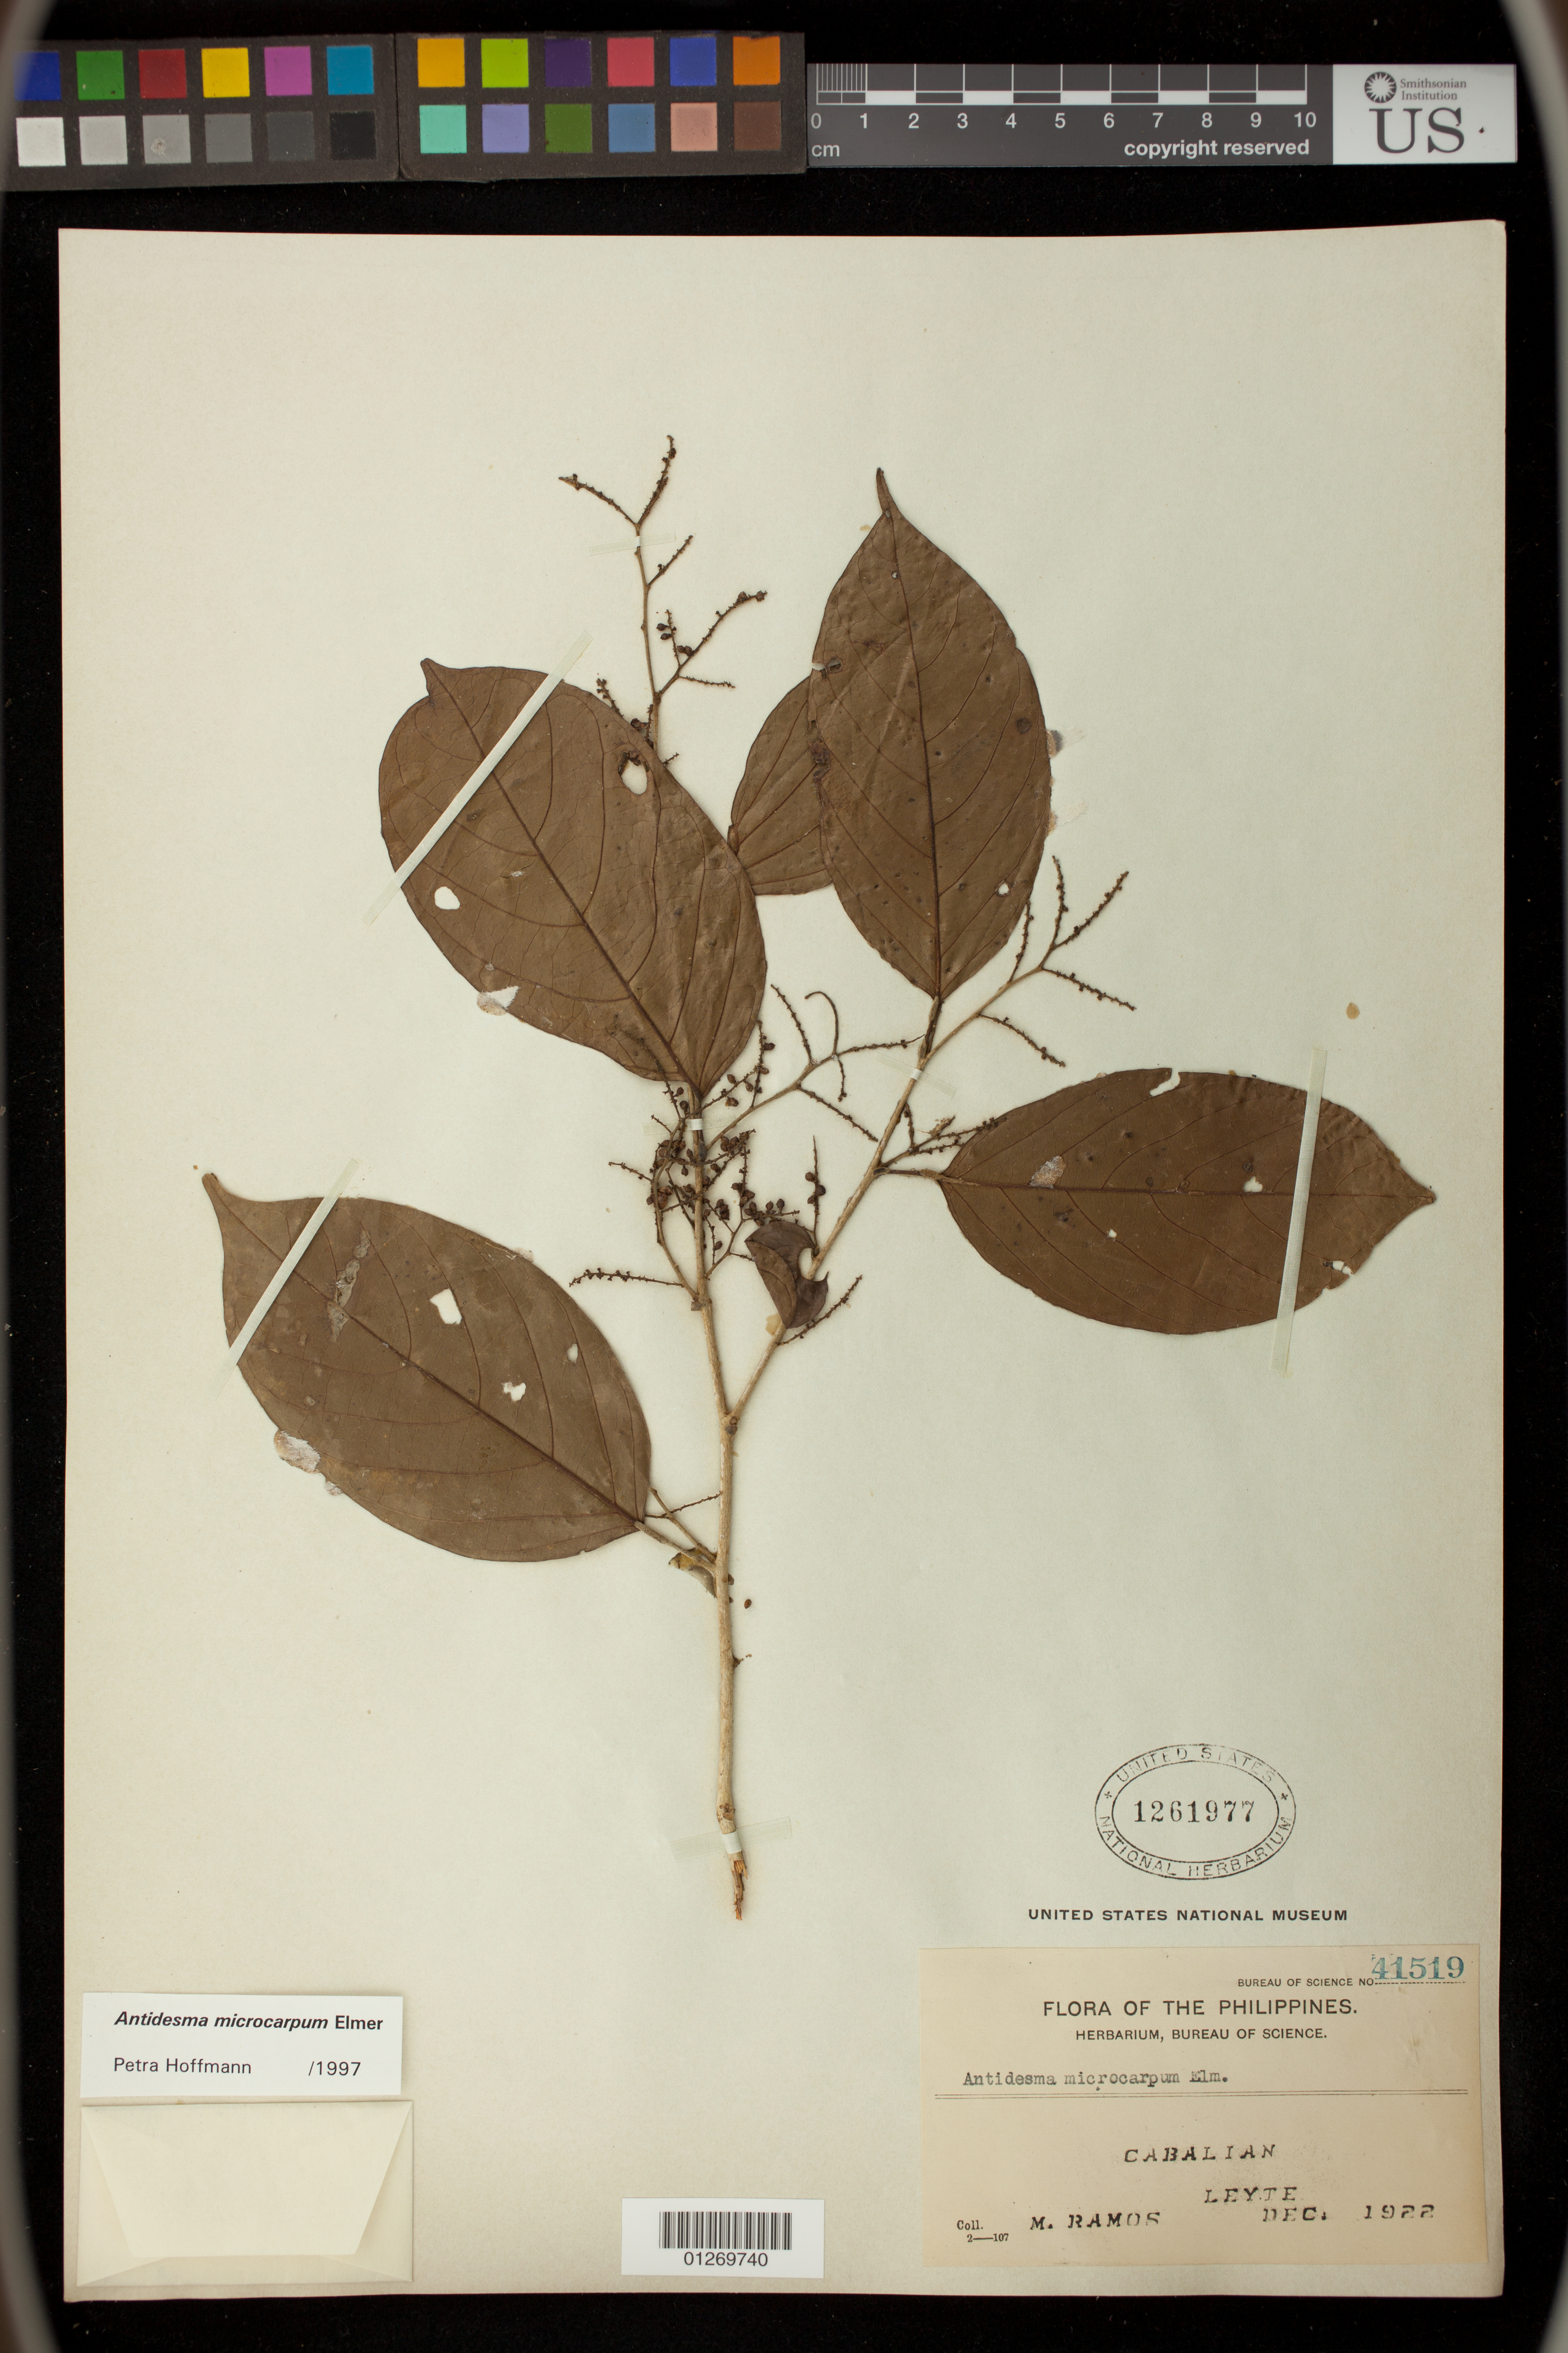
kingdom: Plantae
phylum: Tracheophyta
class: Magnoliopsida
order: Malpighiales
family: Phyllanthaceae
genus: Antidesma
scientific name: Antidesma microcarpum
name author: Elmer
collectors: M. Ramos & M. Ramos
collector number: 41519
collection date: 1922-12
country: Philippines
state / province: Eastern Visayas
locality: Cabalian, Leyte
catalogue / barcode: US 1261977